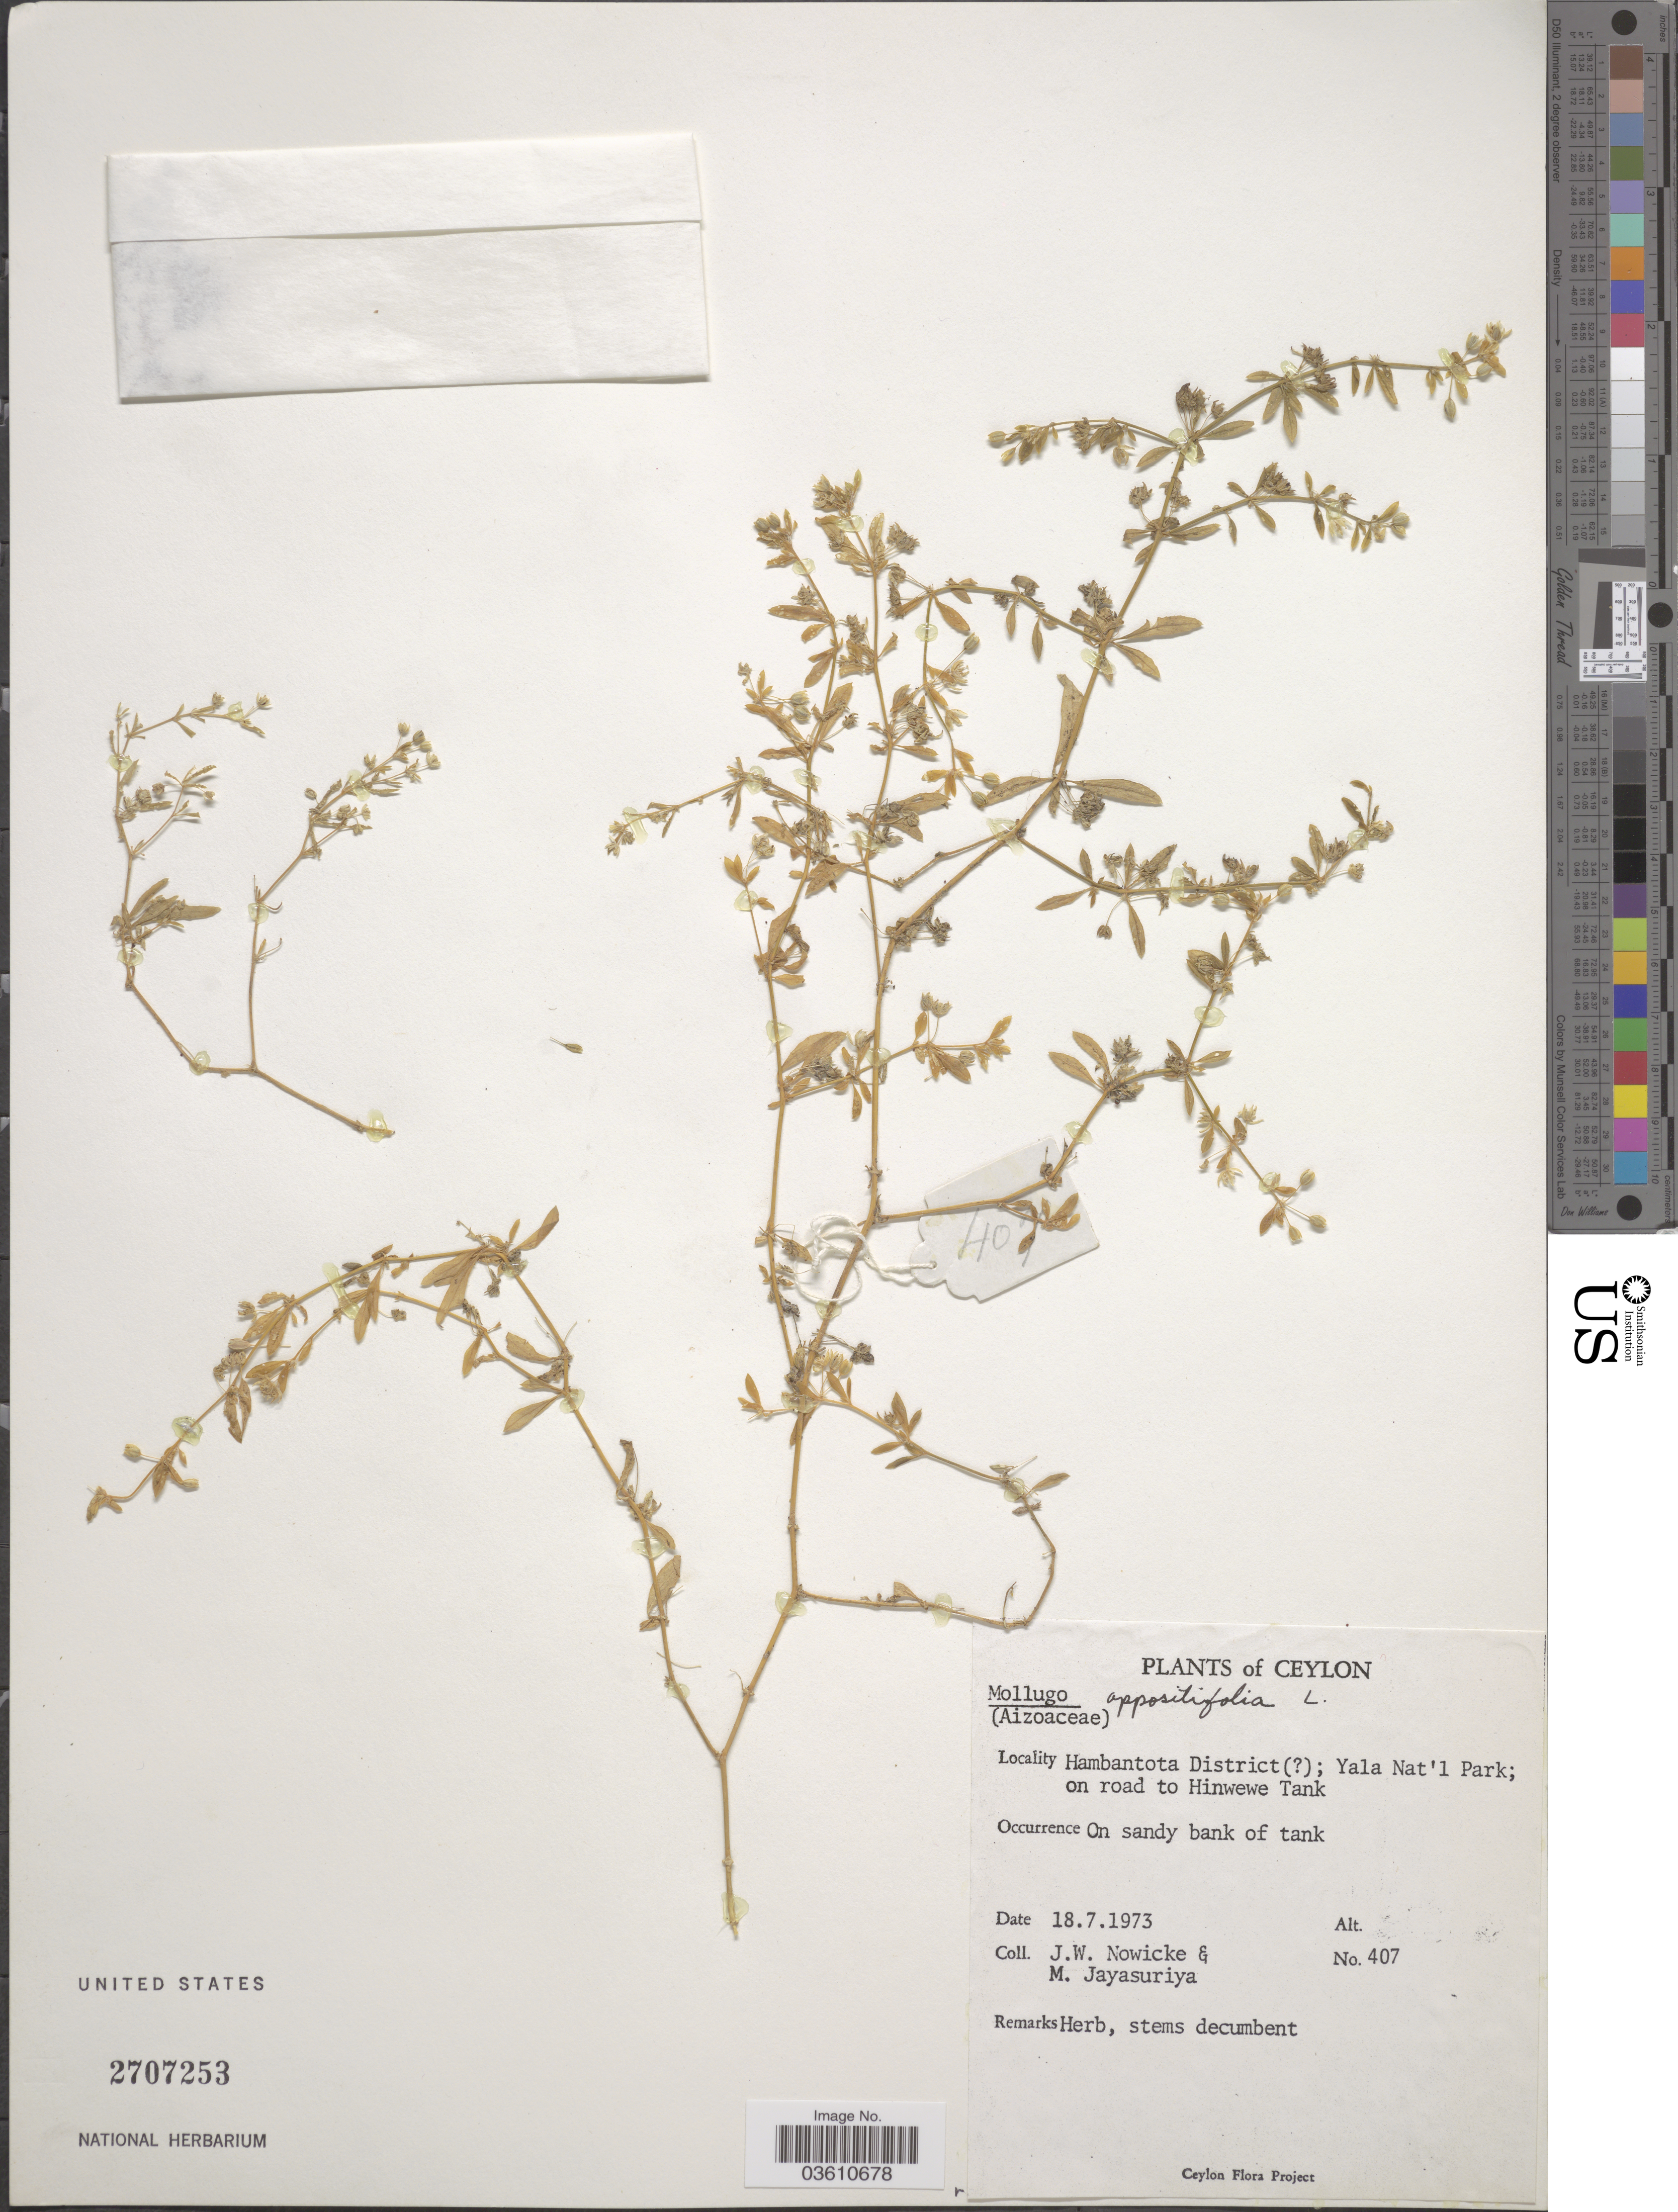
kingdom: Plantae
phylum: Tracheophyta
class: Magnoliopsida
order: Caryophyllales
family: Molluginaceae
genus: Glinus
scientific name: Glinus oppositifolius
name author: (L.) Aug. DC.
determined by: Strong, Mark T., (BOT), Smithsonian Institution - National Museum of Natural History (UNITED STATES)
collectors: J. W. Nowicke & M. Jayasuriya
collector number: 407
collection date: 1973-07-18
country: Sri Lanka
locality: Ceylon. Hambantota District ( [unsure placement]); Yala Nat'l Park; on road to Hinwewe Tank.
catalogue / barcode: US 2707253